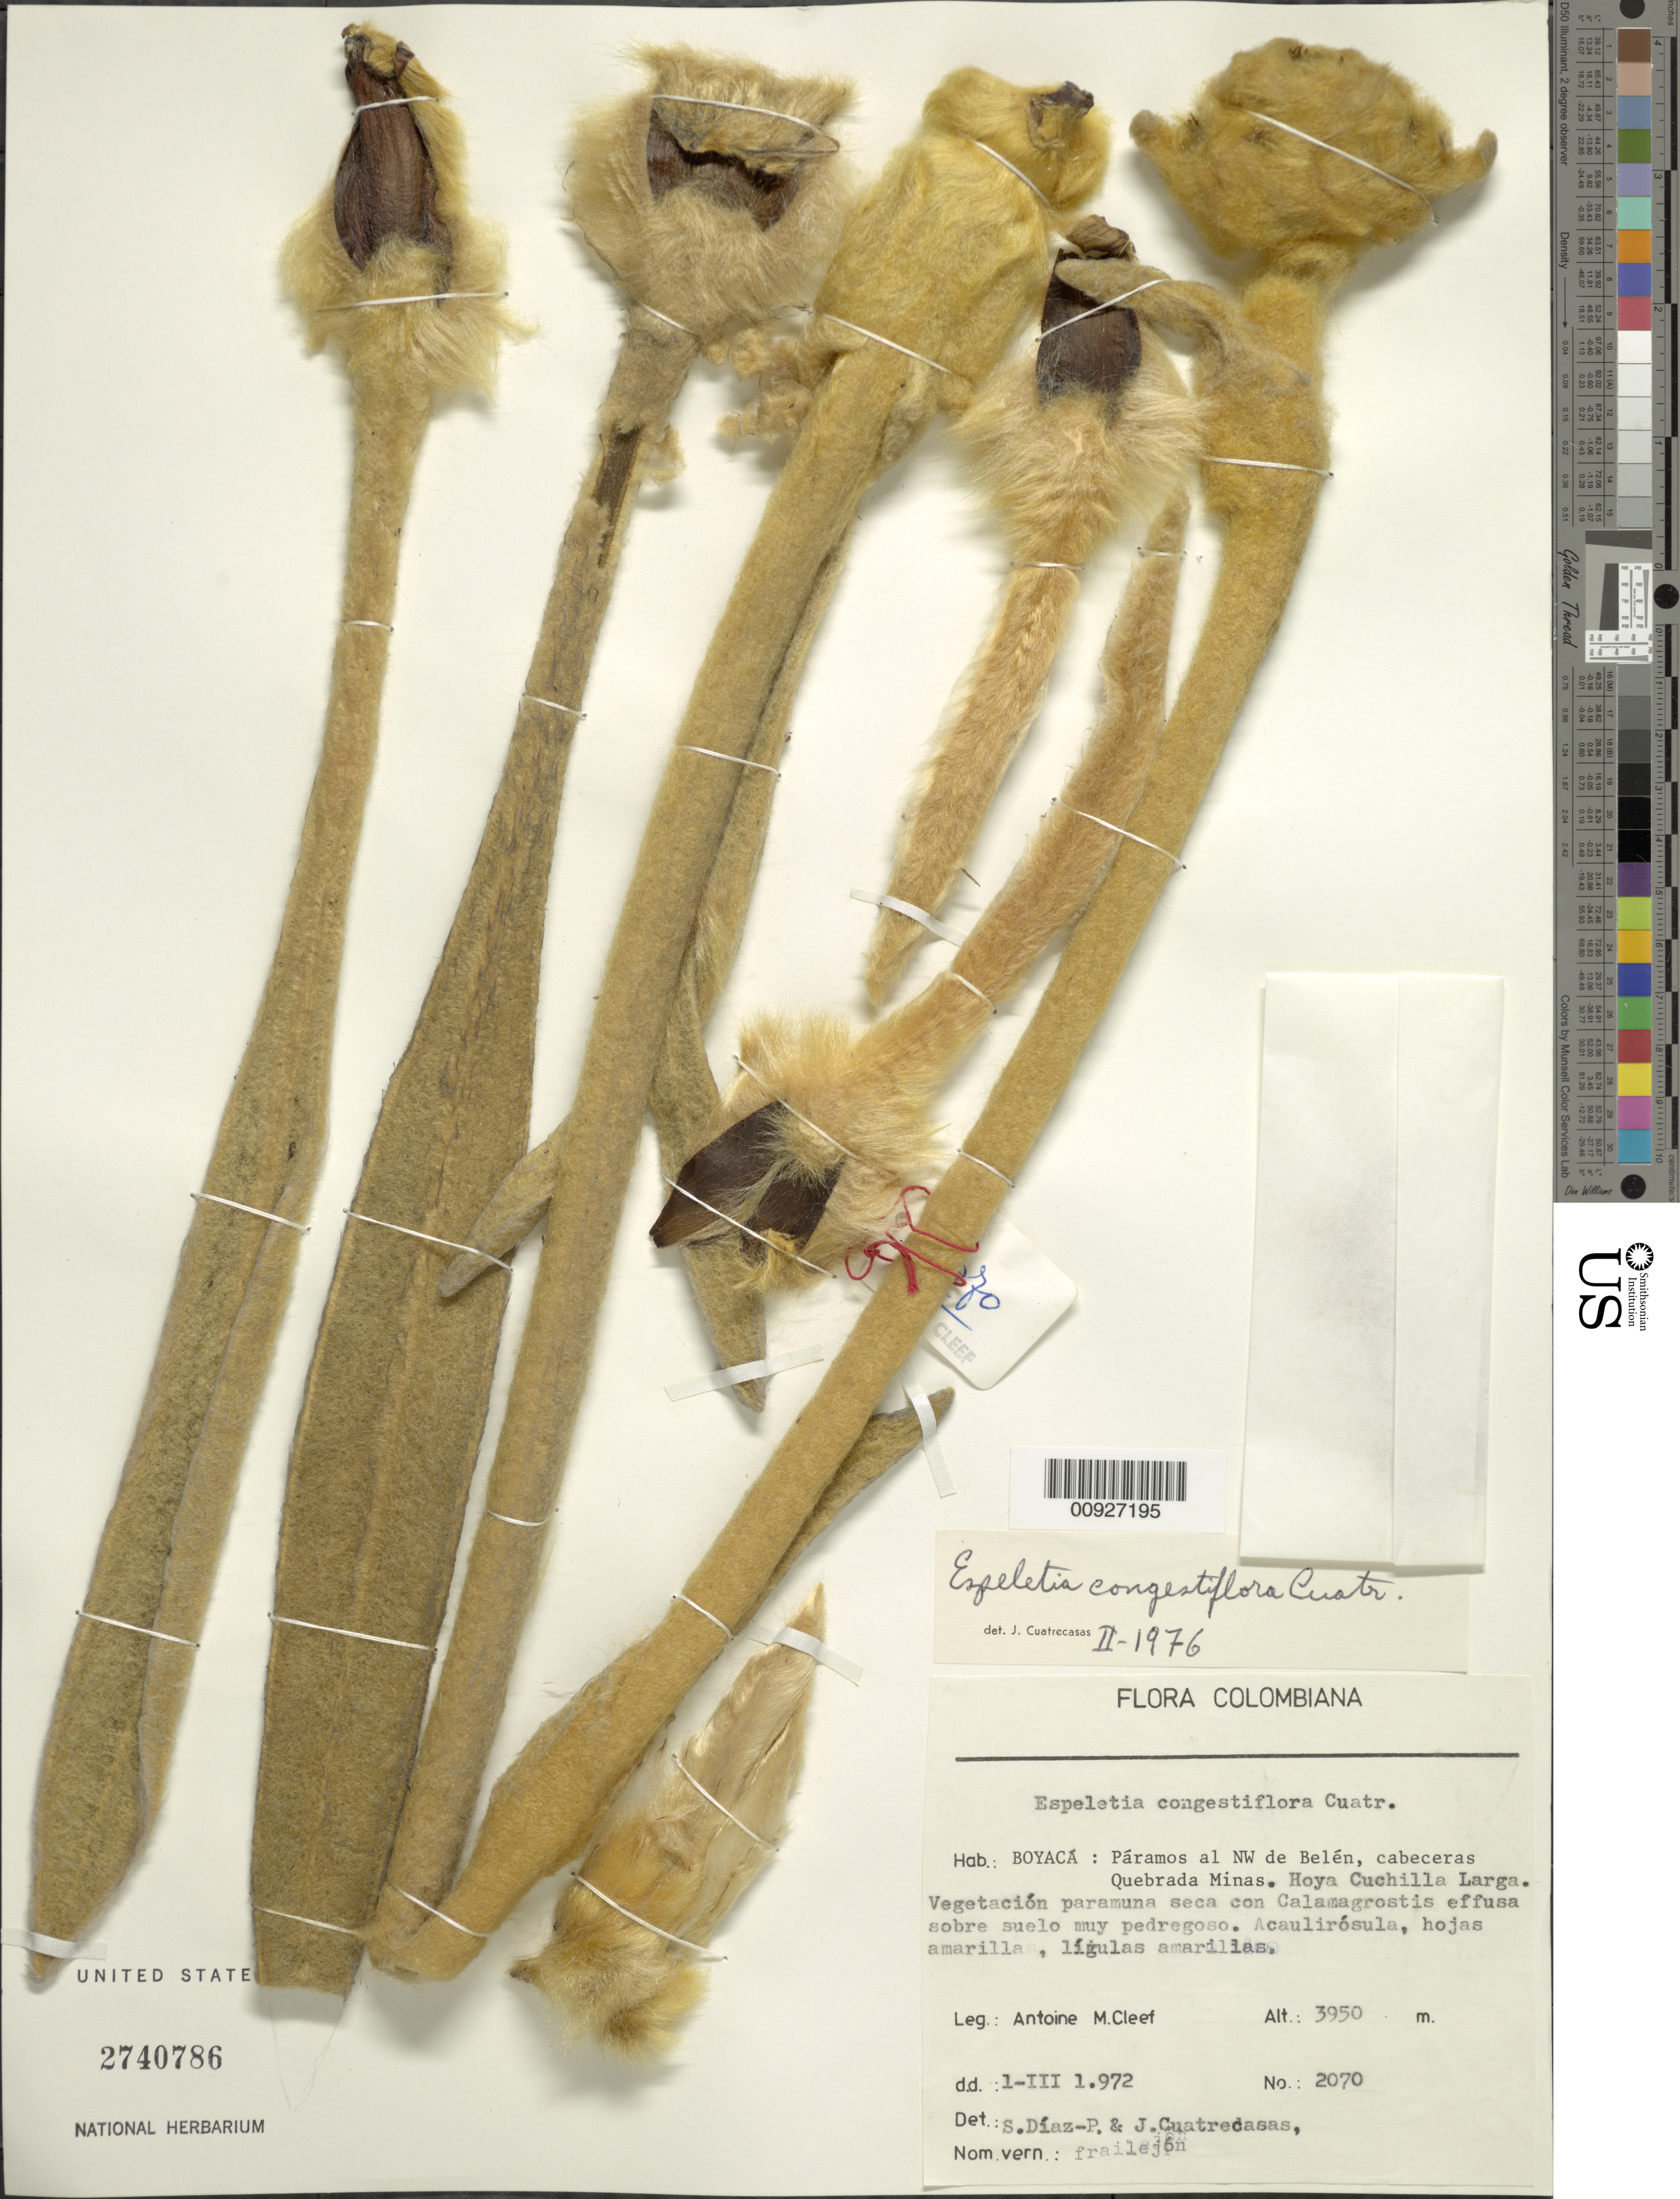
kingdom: Plantae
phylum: Tracheophyta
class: Magnoliopsida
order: Asterales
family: Asteraceae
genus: Espeletia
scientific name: Espeletia congestiflora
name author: Cuatrec.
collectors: A. M. Cleef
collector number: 2070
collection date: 1972-03-01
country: Colombia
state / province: Boyacá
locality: Páramos al NW de Belén, cabeceras Quebrada Minas. Hoya Cuchilla Larga. Vertiente ex. SE, incl. 25º.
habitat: Vegetación paramuna seca con Calamagostris effusa sobre suelo muy pedregoso.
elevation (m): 3950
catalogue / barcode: US 2740786